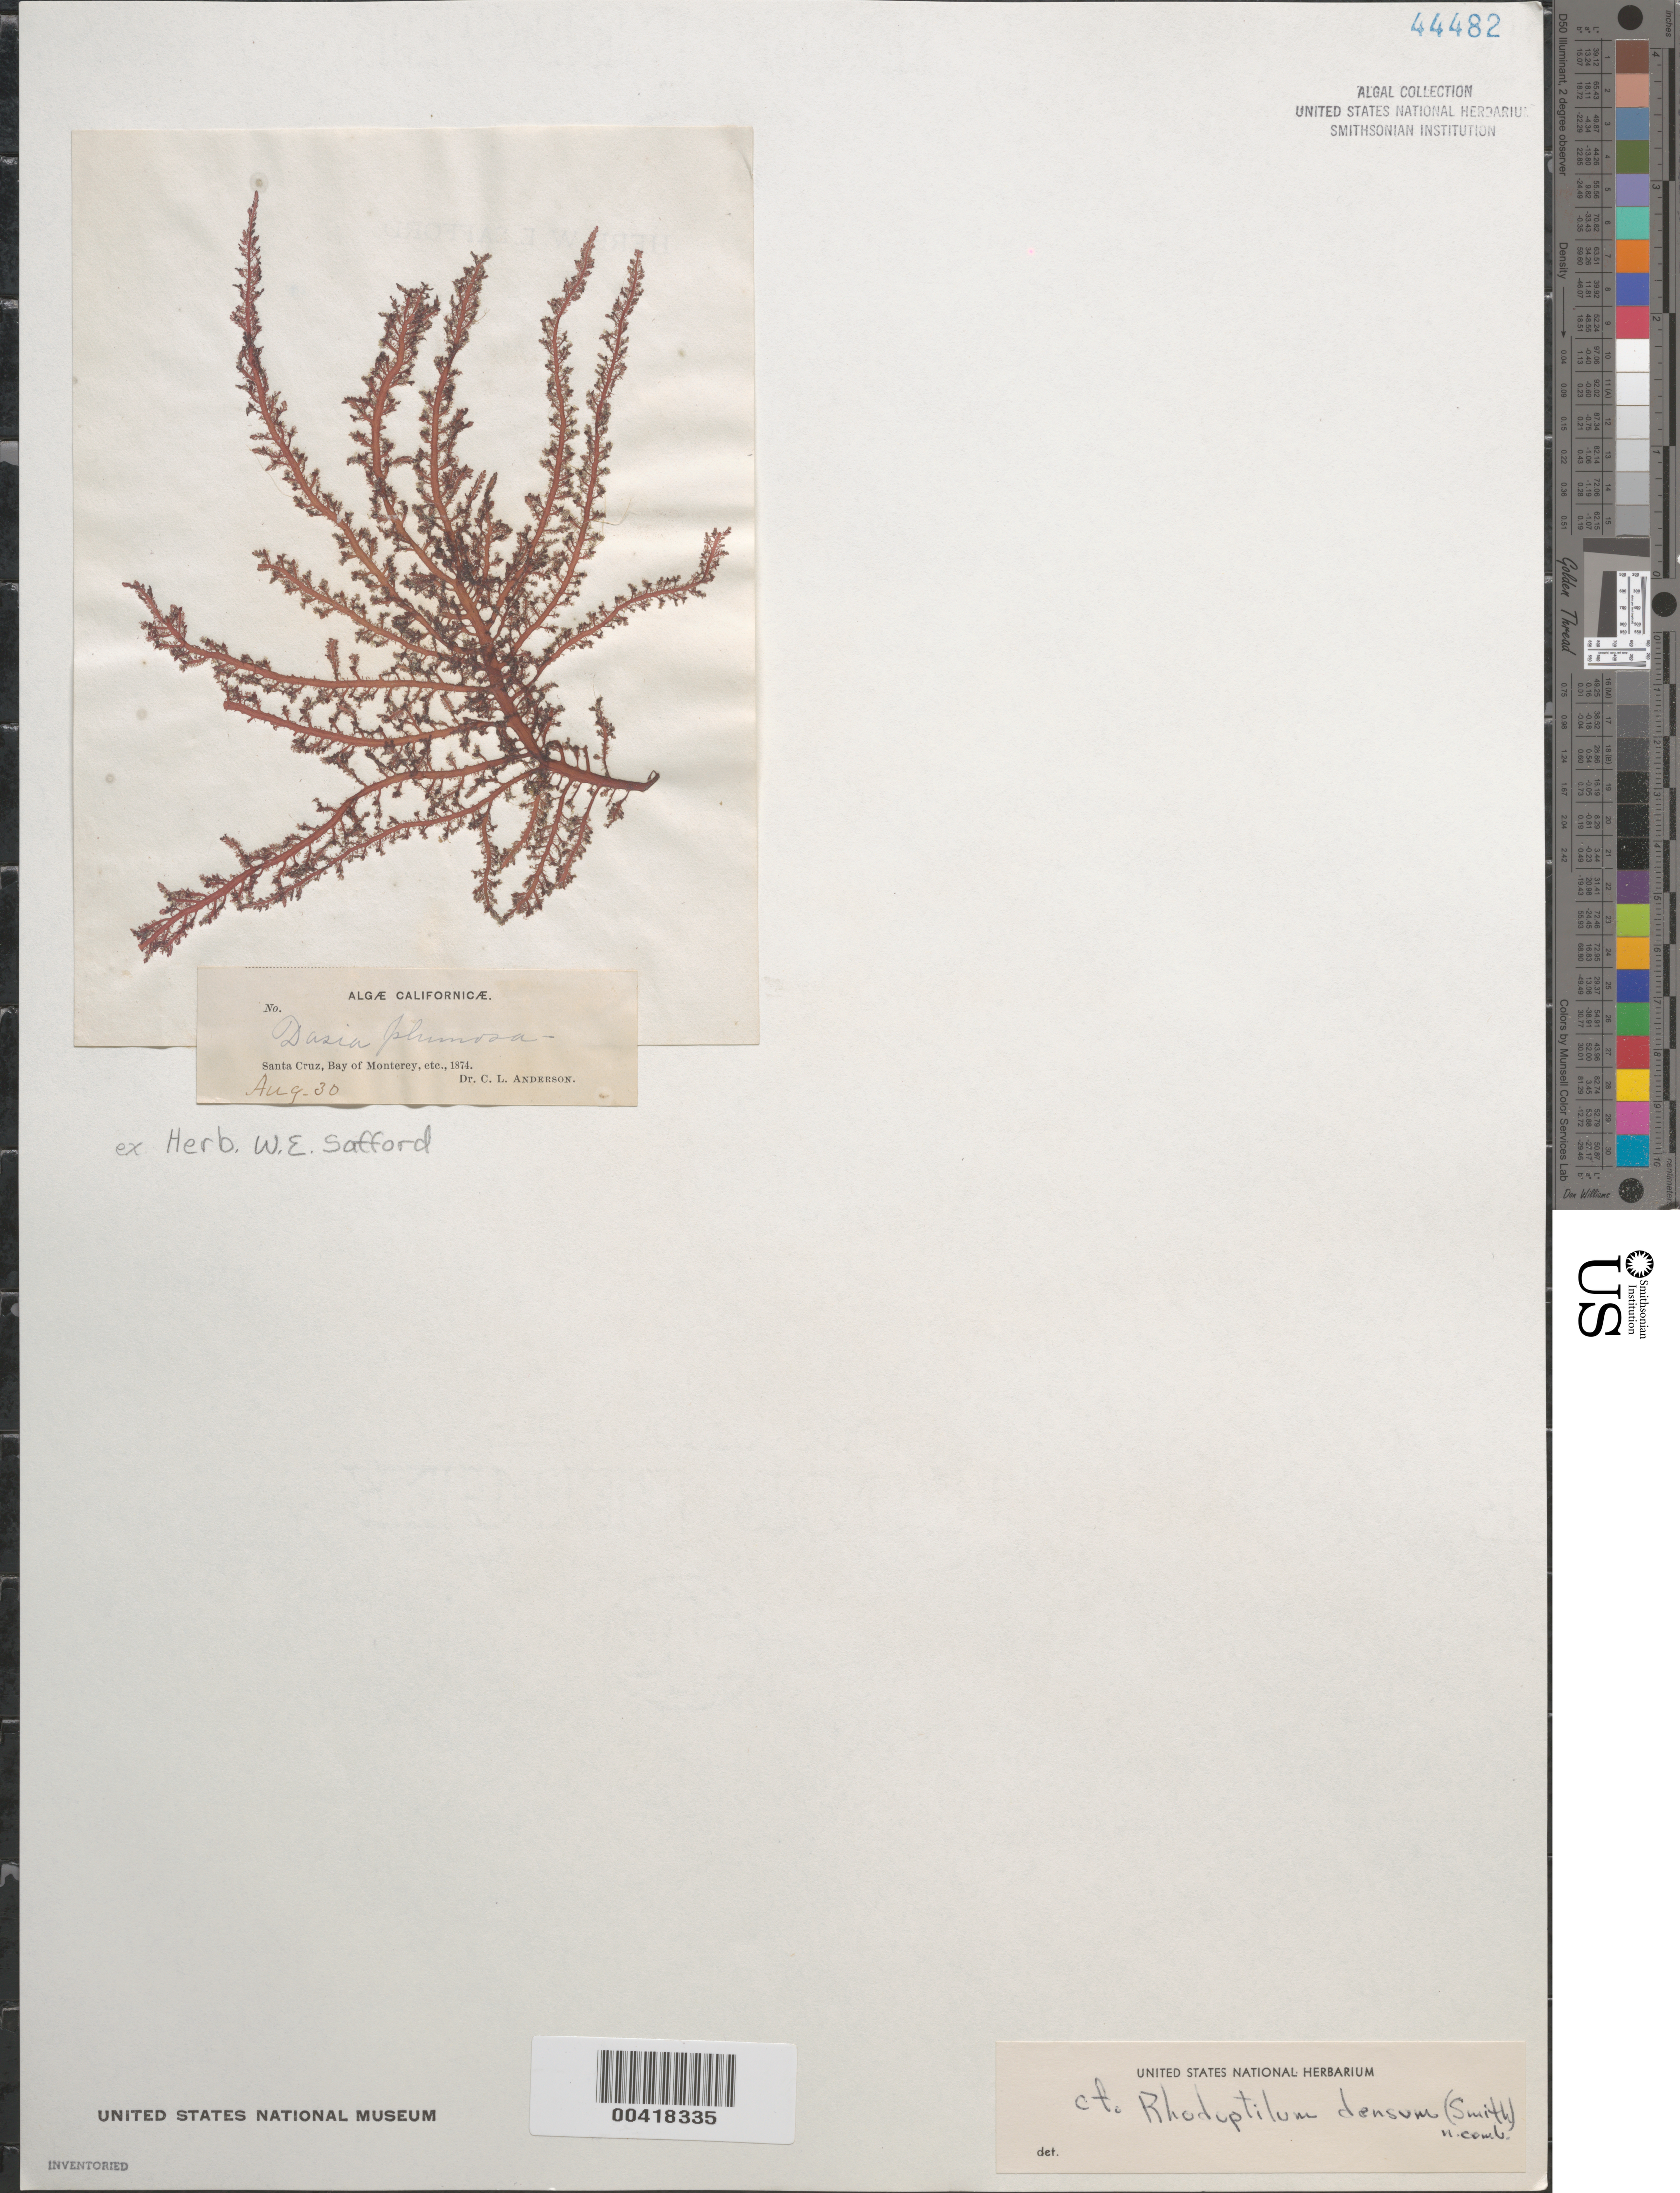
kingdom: Plantae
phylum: Rhodophyta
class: Florideophyceae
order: Ceramiales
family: Dasyaceae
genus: Rhodoptilum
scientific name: Rhodoptilum plumosum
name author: (Harv. & Bail.) Kylin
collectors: C. L. Anderson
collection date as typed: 30 Aug 1874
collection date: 1874-08-30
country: United States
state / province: California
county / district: Santa Cruz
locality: Santa Cruz, Monterey Bay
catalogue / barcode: US 44482